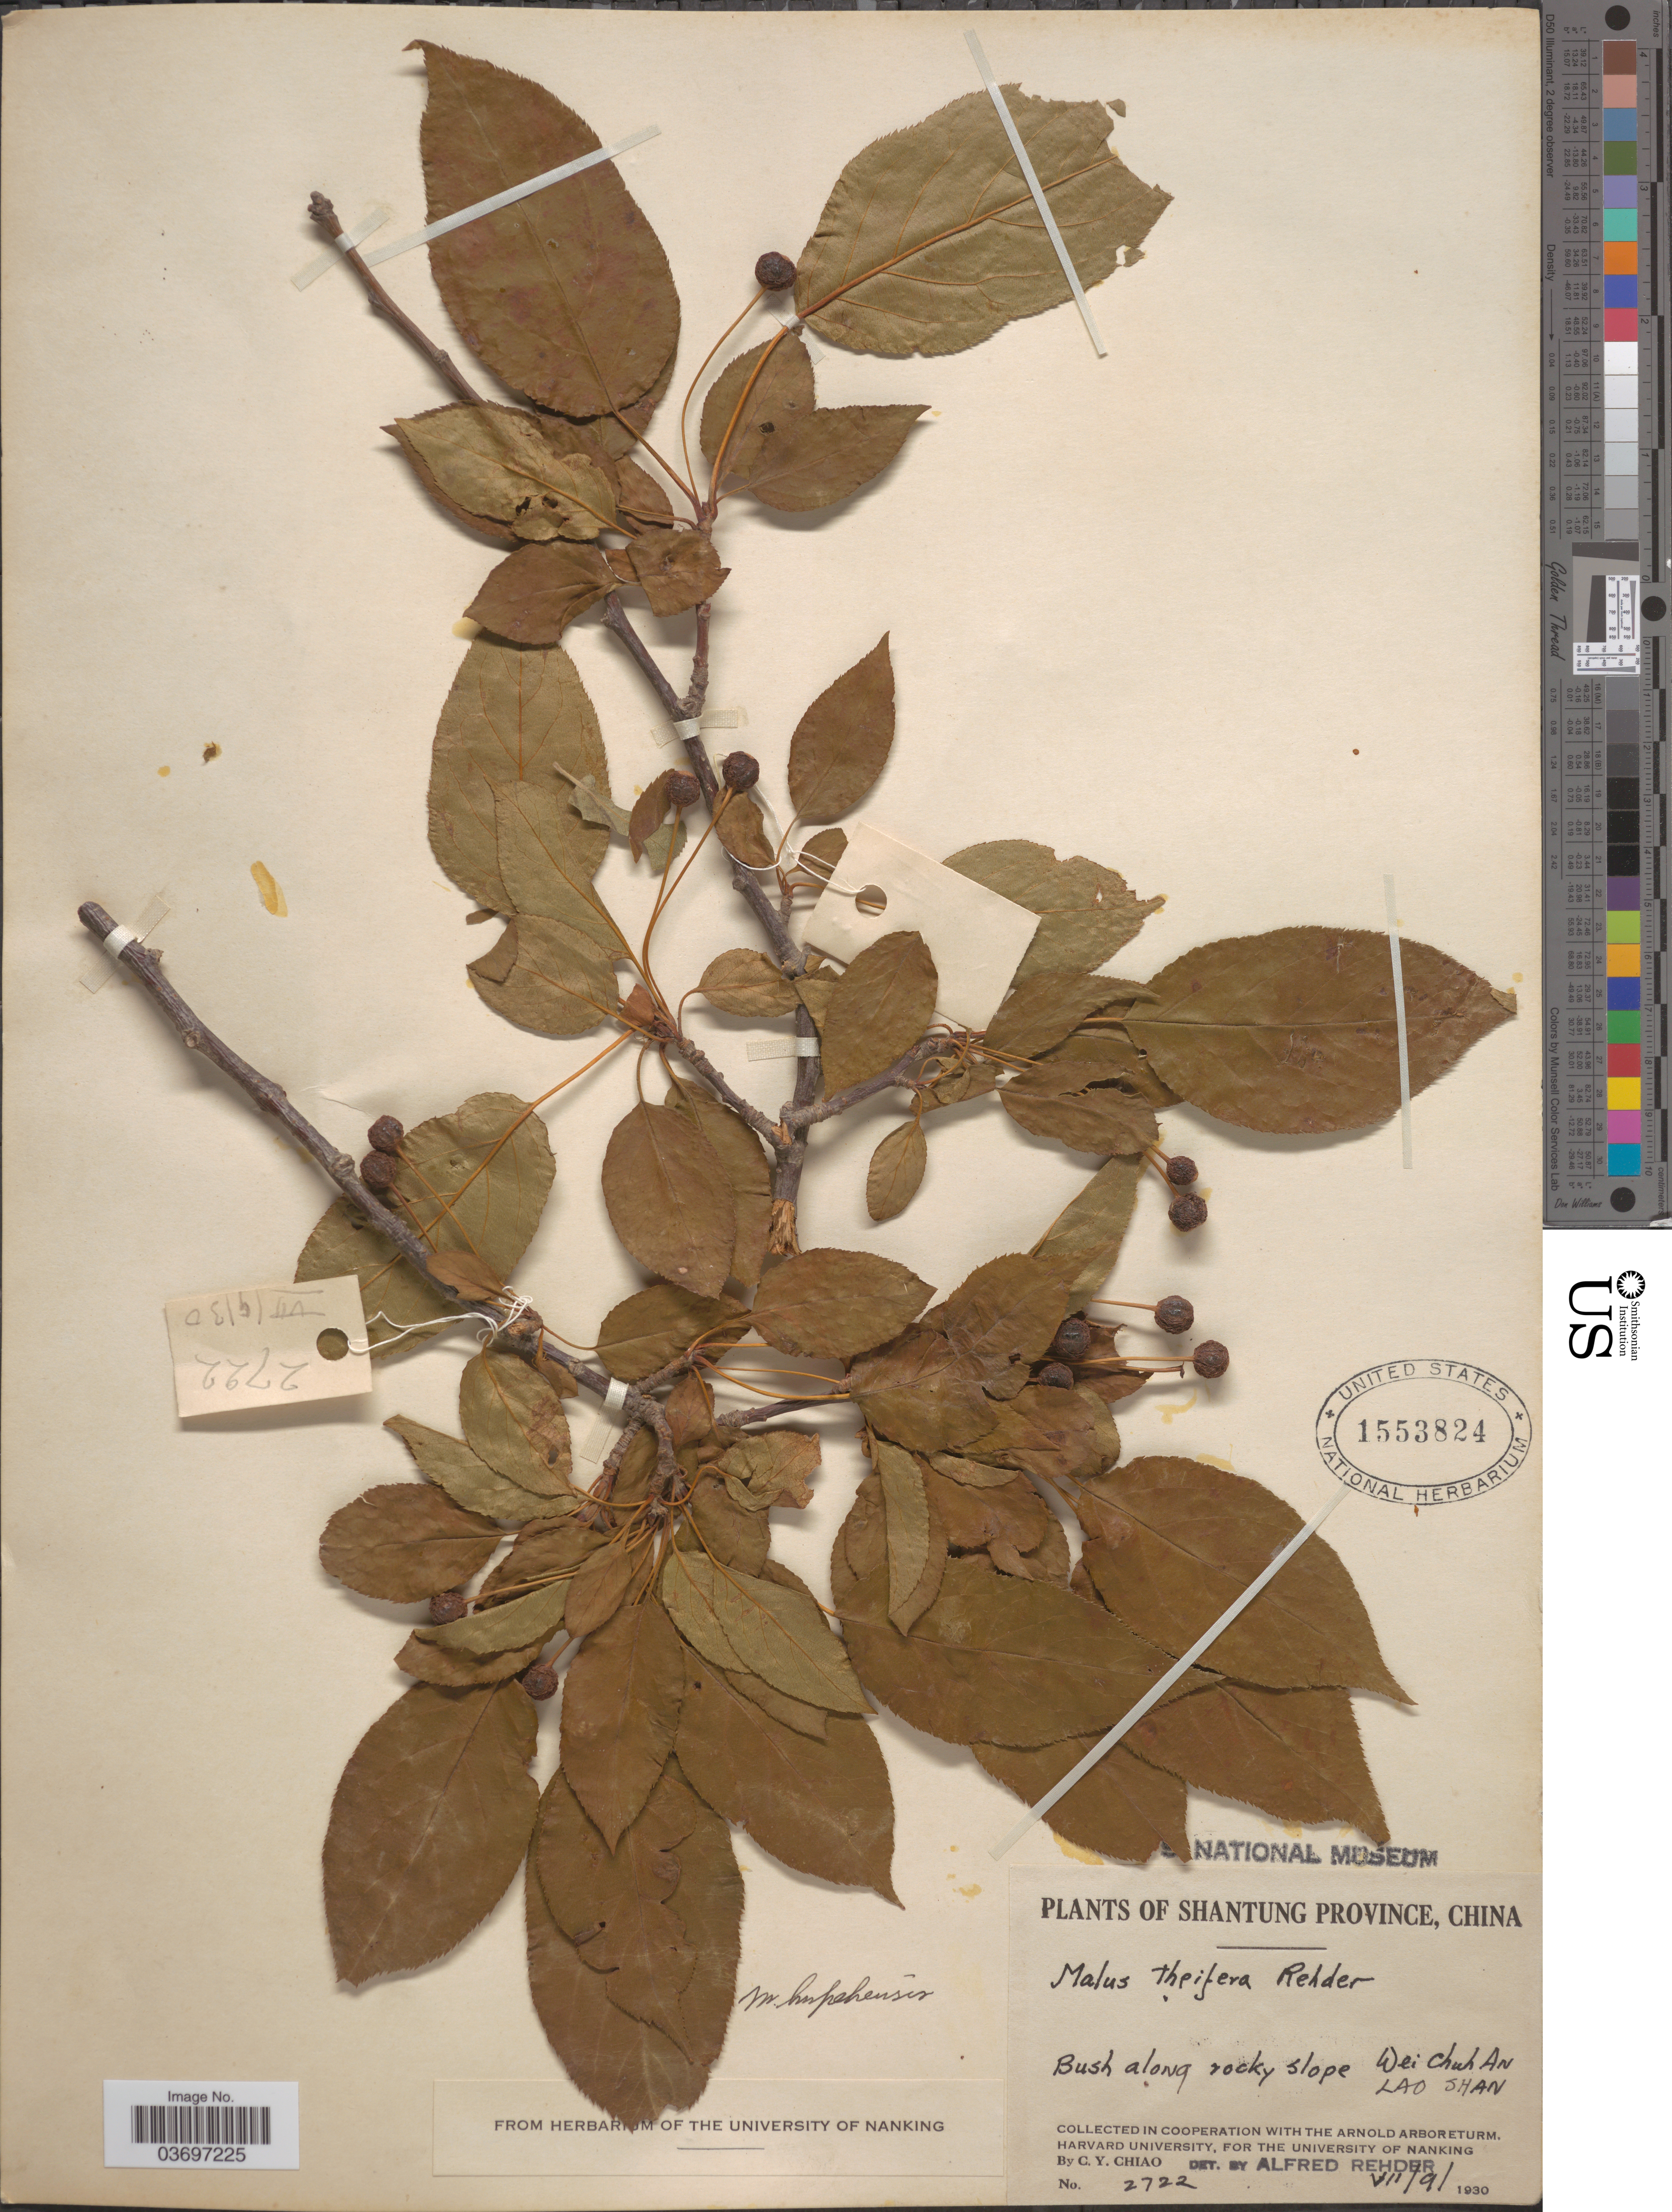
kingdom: Plantae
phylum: Tracheophyta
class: Magnoliopsida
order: Rosales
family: Rosaceae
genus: Malus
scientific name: Malus hupehensis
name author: (Pamp.) Rehder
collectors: C. Y. Chiao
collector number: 2722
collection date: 1930-07-09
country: China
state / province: Shandong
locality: Shantung Province. Wei Chuh An Lao Shan.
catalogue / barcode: US 1553824